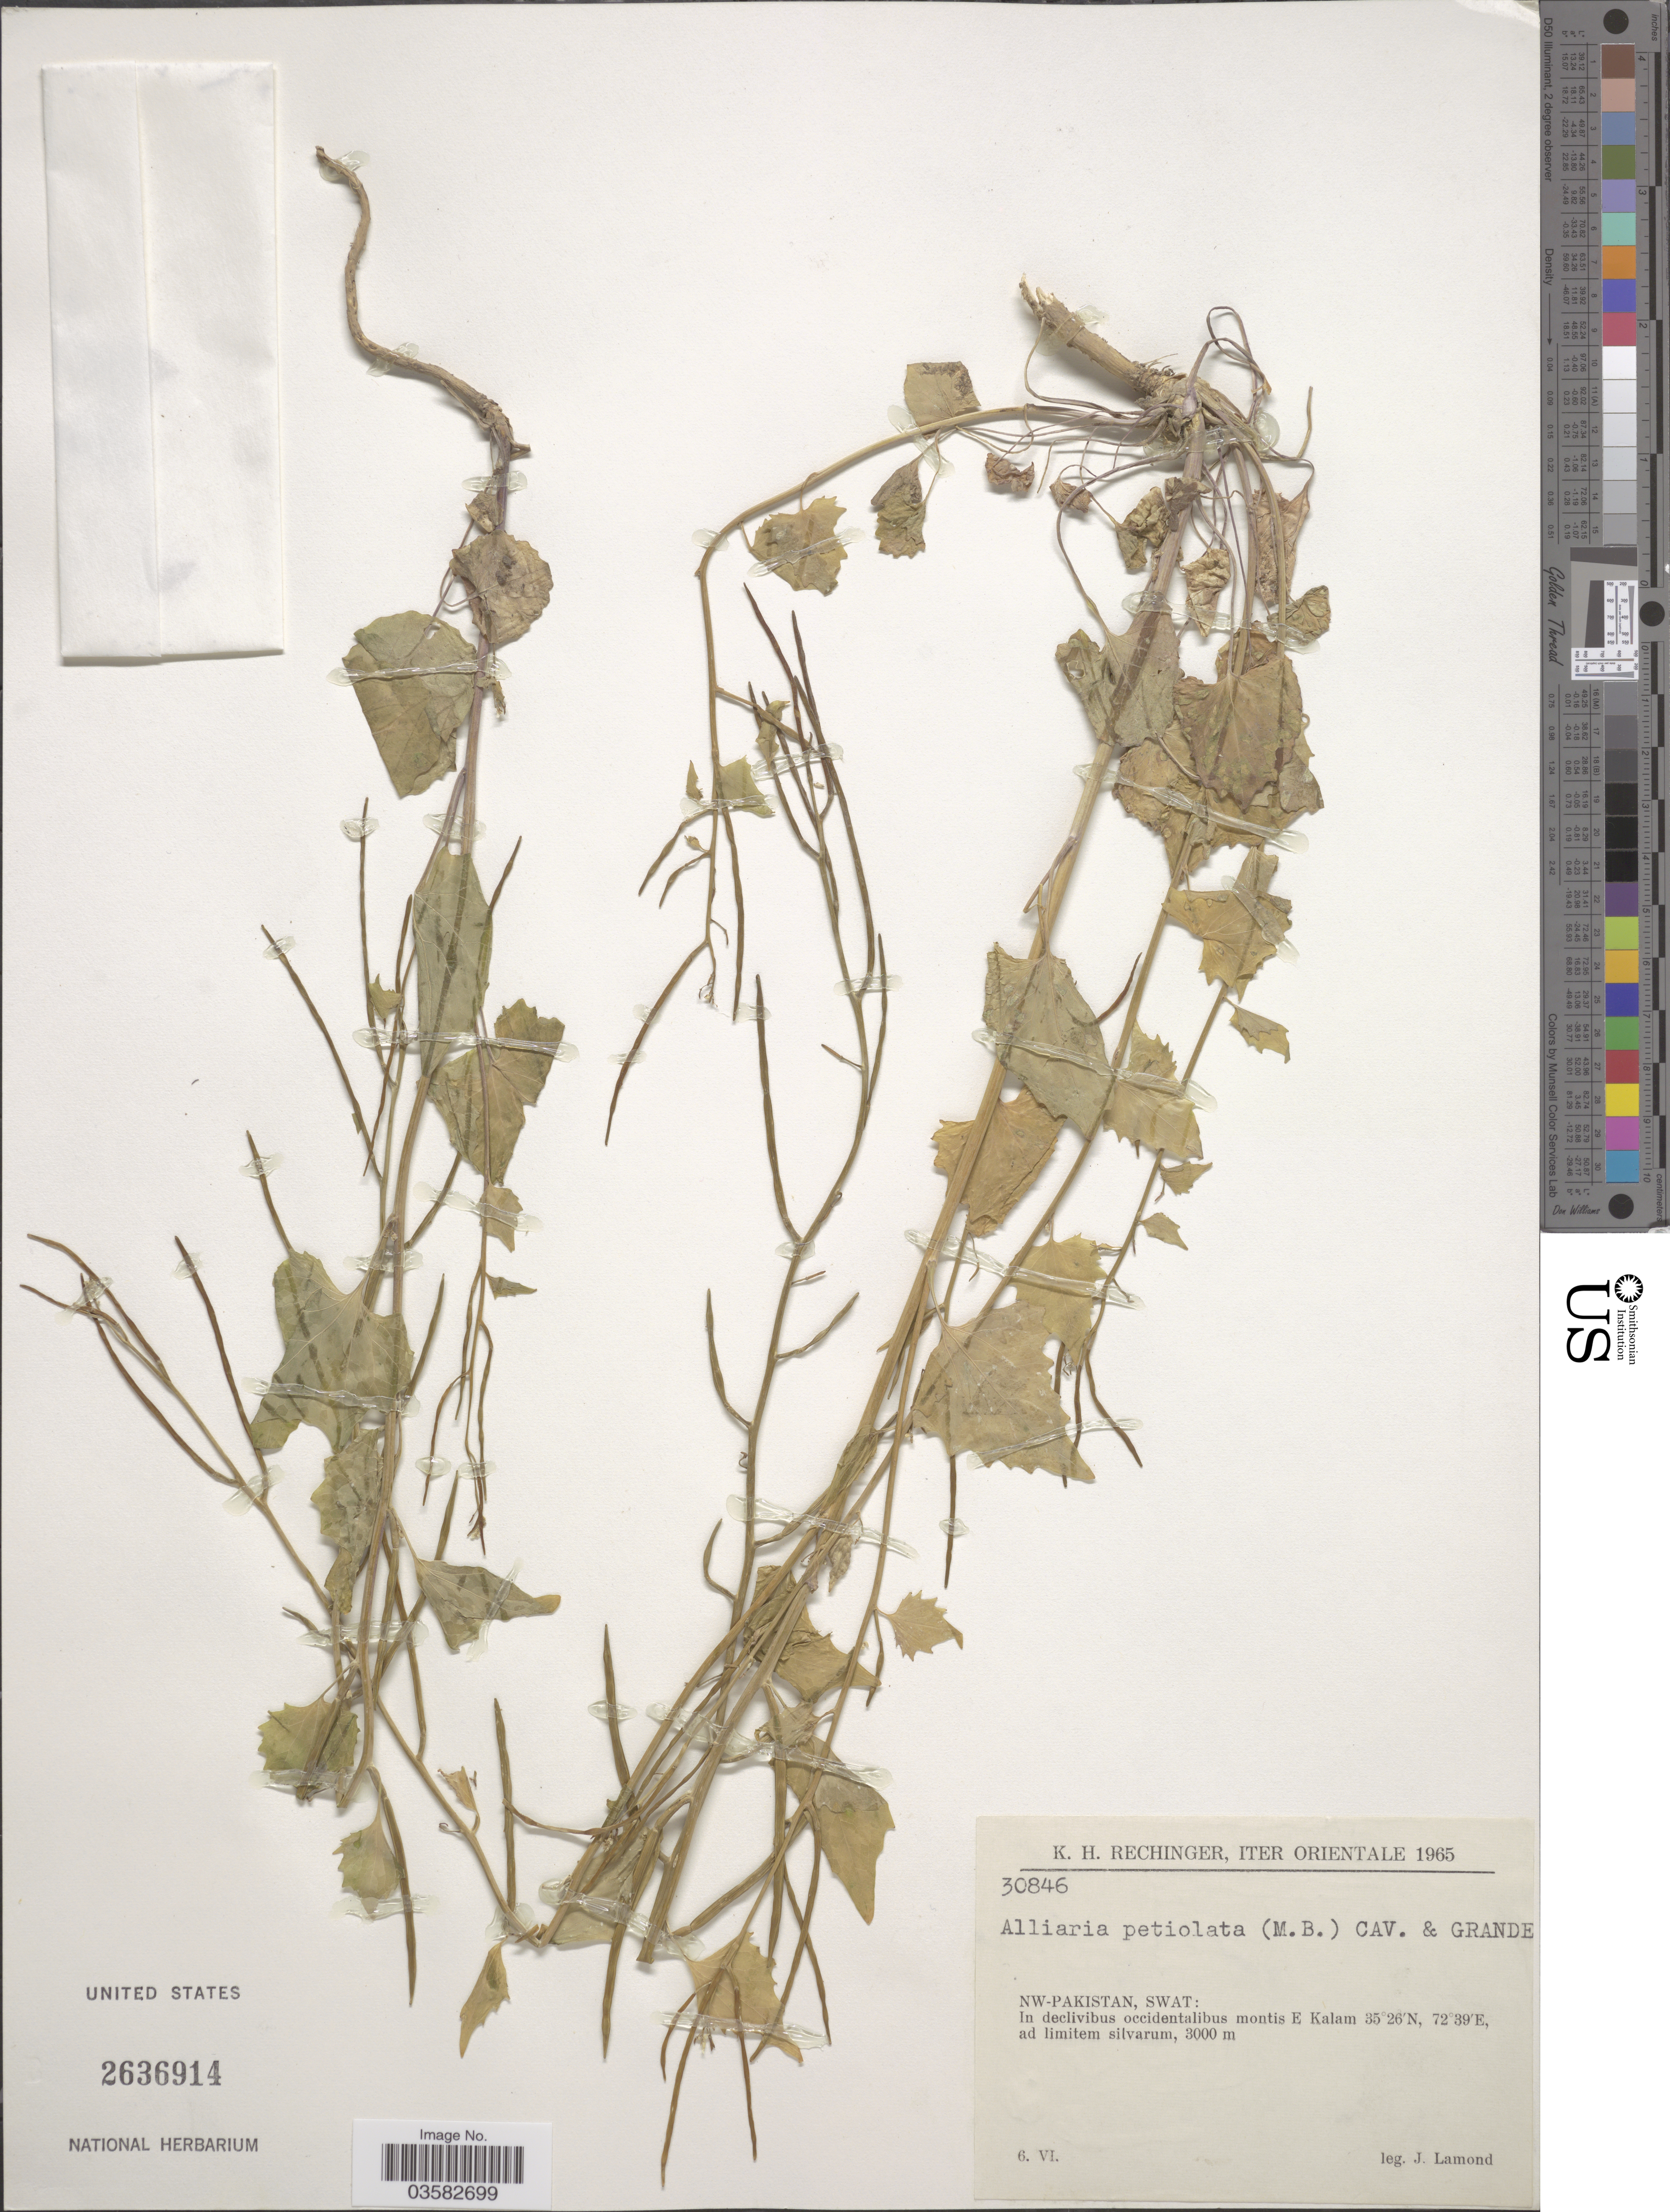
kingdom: Plantae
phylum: Tracheophyta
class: Magnoliopsida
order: Brassicales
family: Brassicaceae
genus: Alliaria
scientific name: Alliaria petiolata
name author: (M. Bieb.) Cavara & Grande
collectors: K. H. Rechinger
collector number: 30846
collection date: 1965-06-06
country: Pakistan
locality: Iter Orientale. NW-Pakistan, Swat. In declivibus occidentalibus montis E Kalam.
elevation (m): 3000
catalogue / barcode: US 2636914